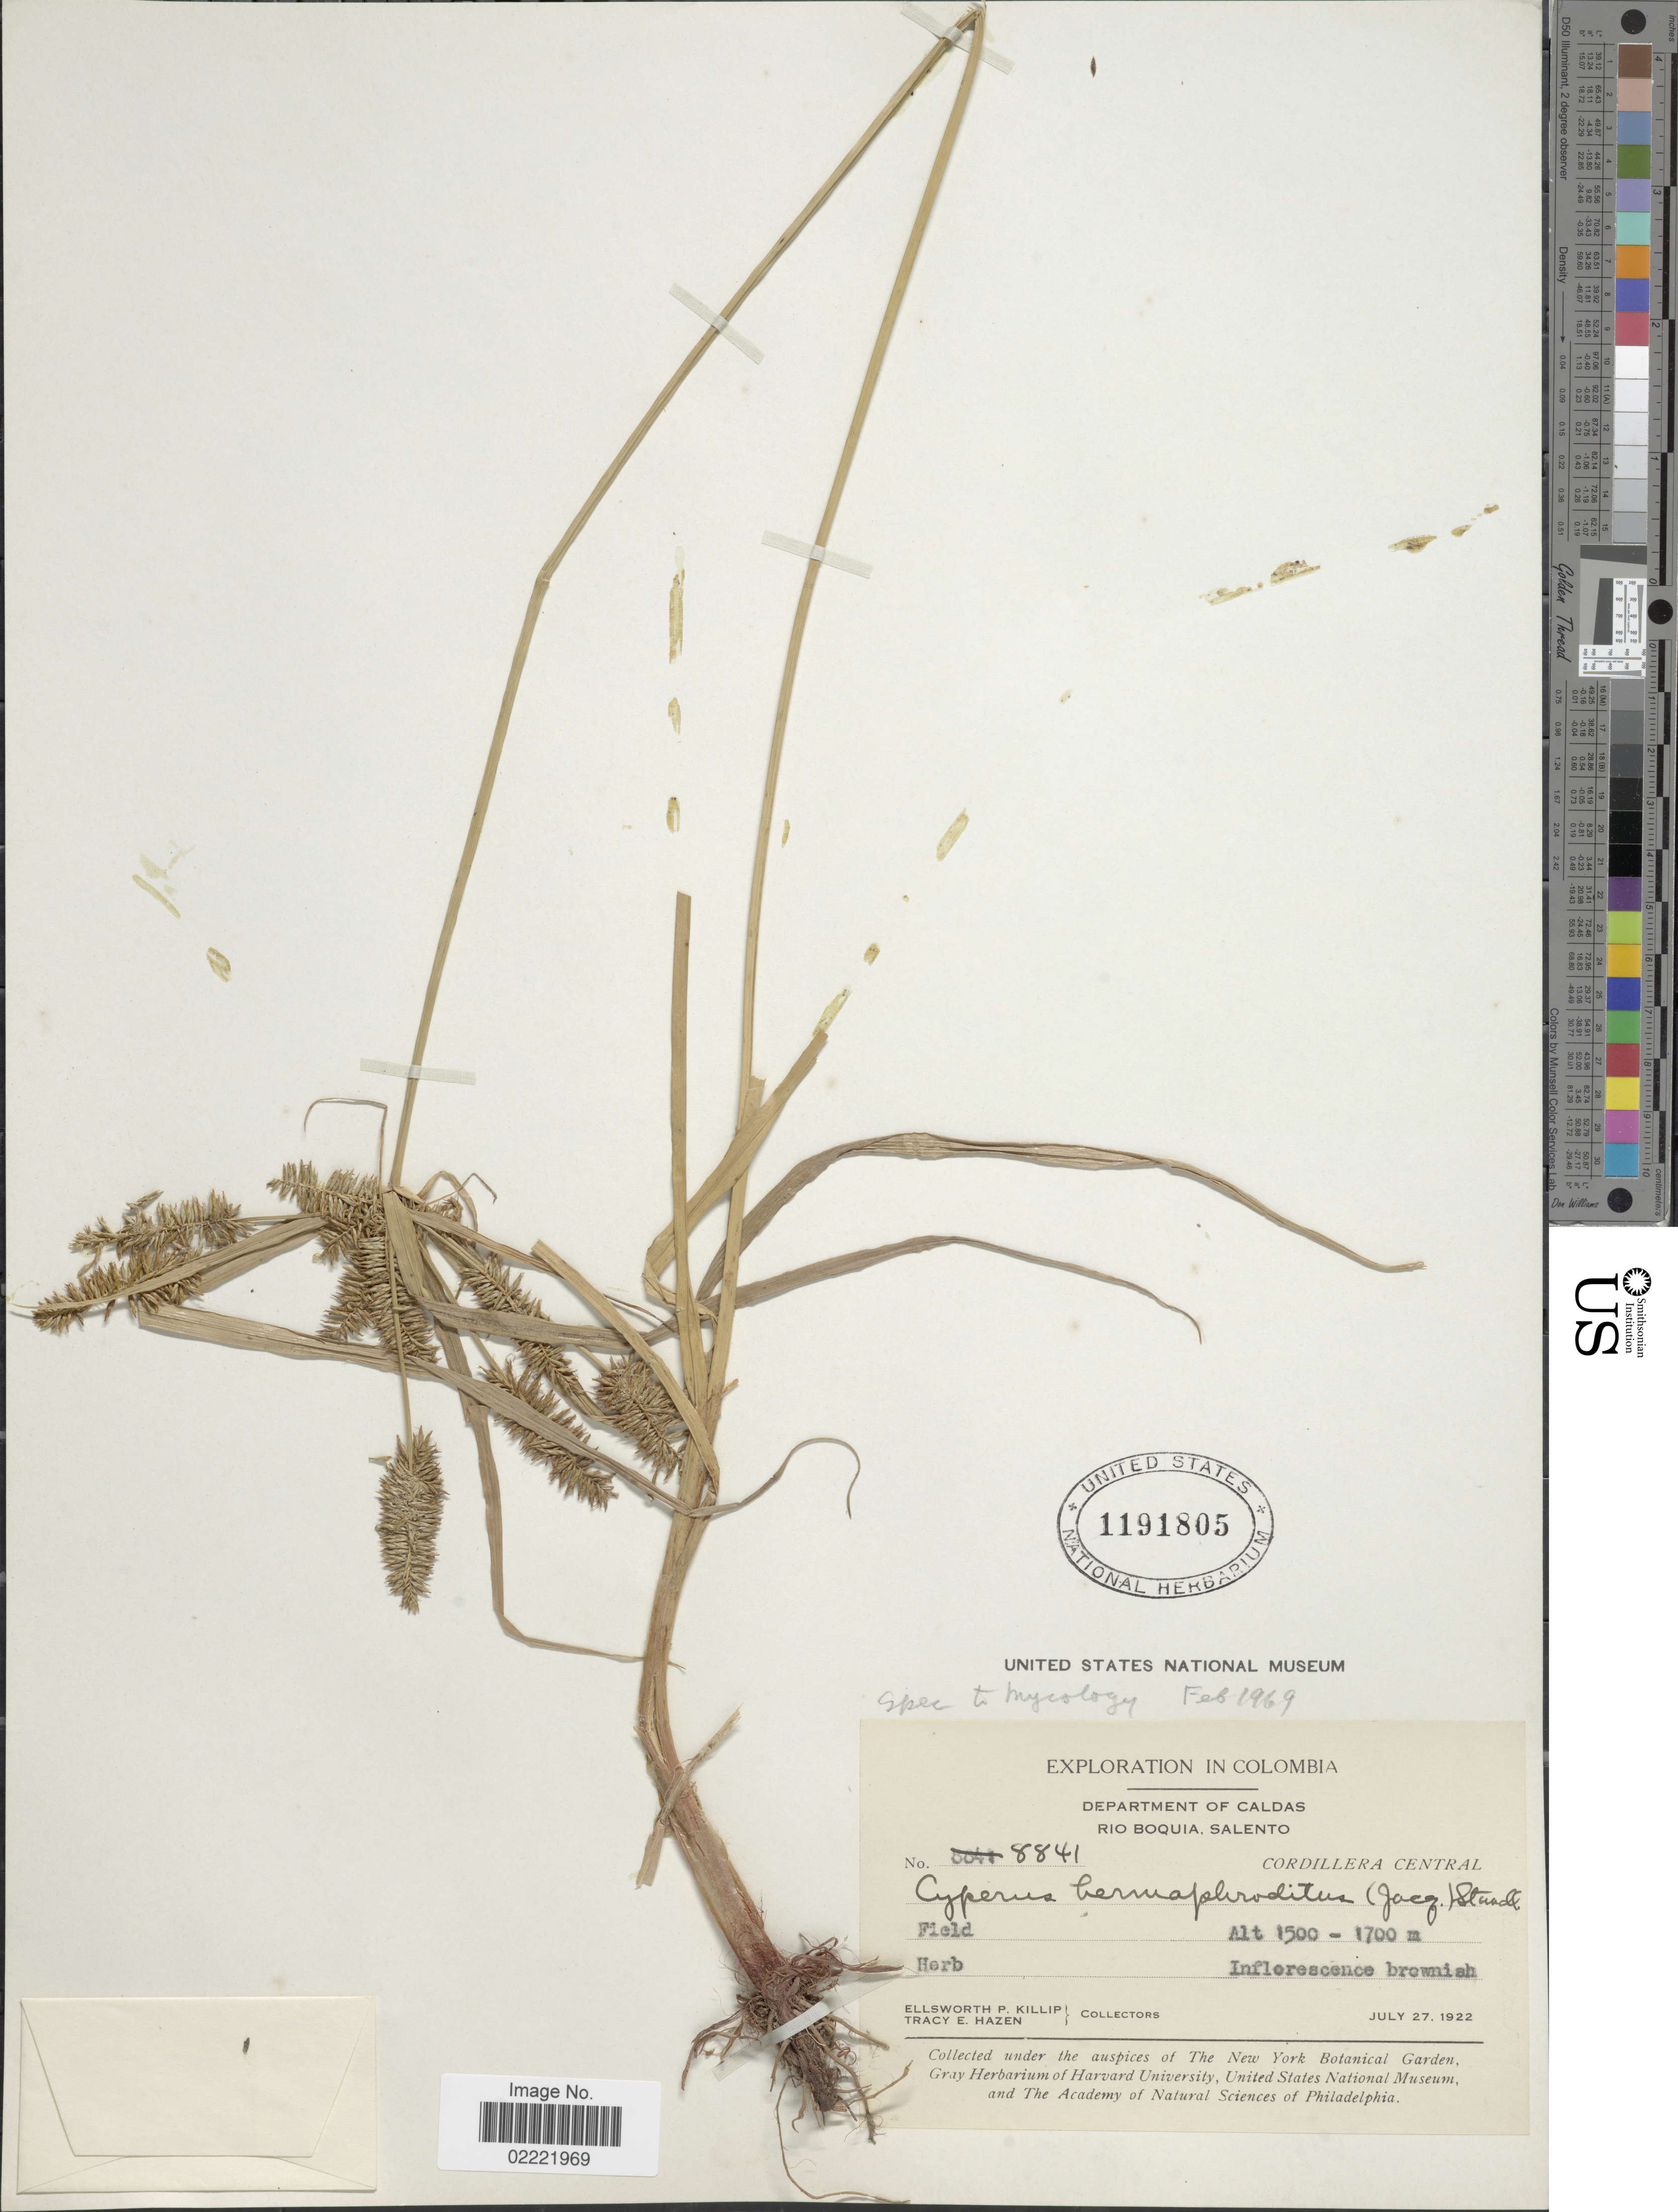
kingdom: Plantae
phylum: Tracheophyta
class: Liliopsida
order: Poales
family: Cyperaceae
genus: Cyperus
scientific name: Cyperus hermaphroditus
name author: (Jacq.) Standl.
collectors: E. P. Killip & T. E. Hazen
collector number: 8841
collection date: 1922-07-27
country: Colombia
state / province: Caldas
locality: Rio Boquia, Salento, Cordillera Central, field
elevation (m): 1500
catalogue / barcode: US 1191805